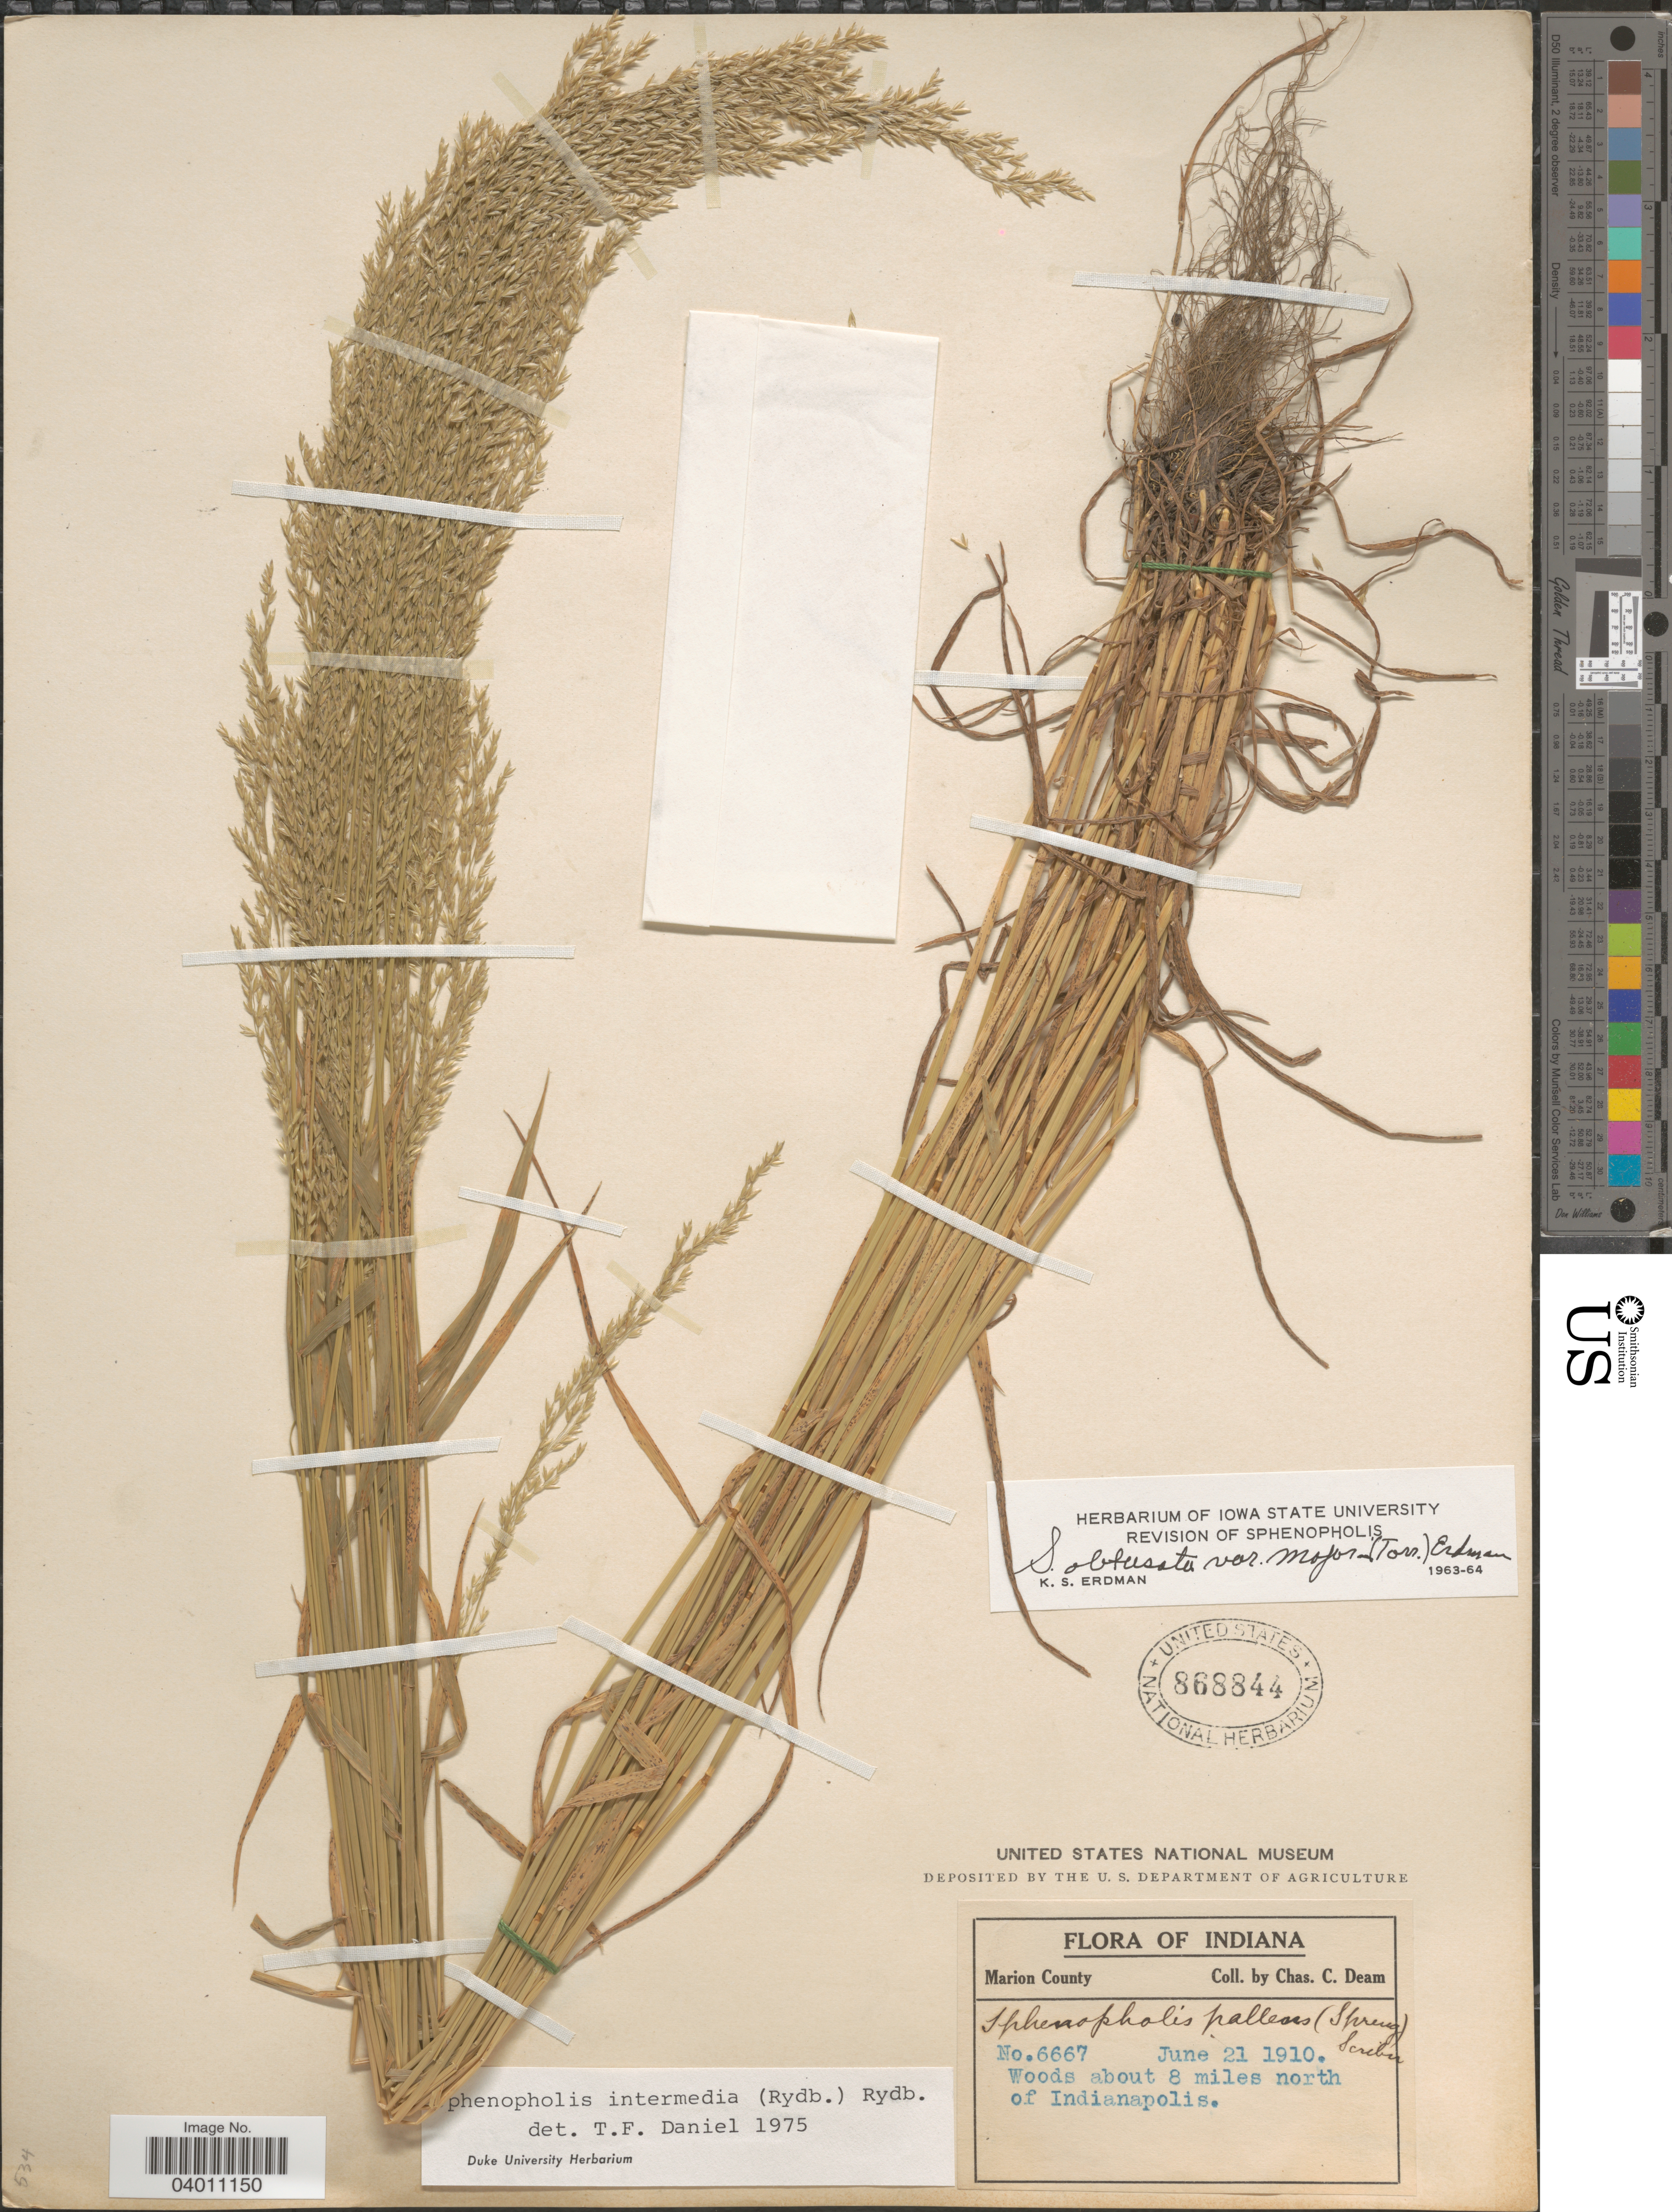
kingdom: Plantae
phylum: Tracheophyta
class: Liliopsida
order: Poales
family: Poaceae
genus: Sphenopholis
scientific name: Sphenopholis intermedia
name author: (Rydb.) Rydb.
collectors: C. C. Deam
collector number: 6667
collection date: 1910-06-21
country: United States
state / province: Indiana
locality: Marion County. Woods about 8 miles north of Indianapolis.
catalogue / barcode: US 868844